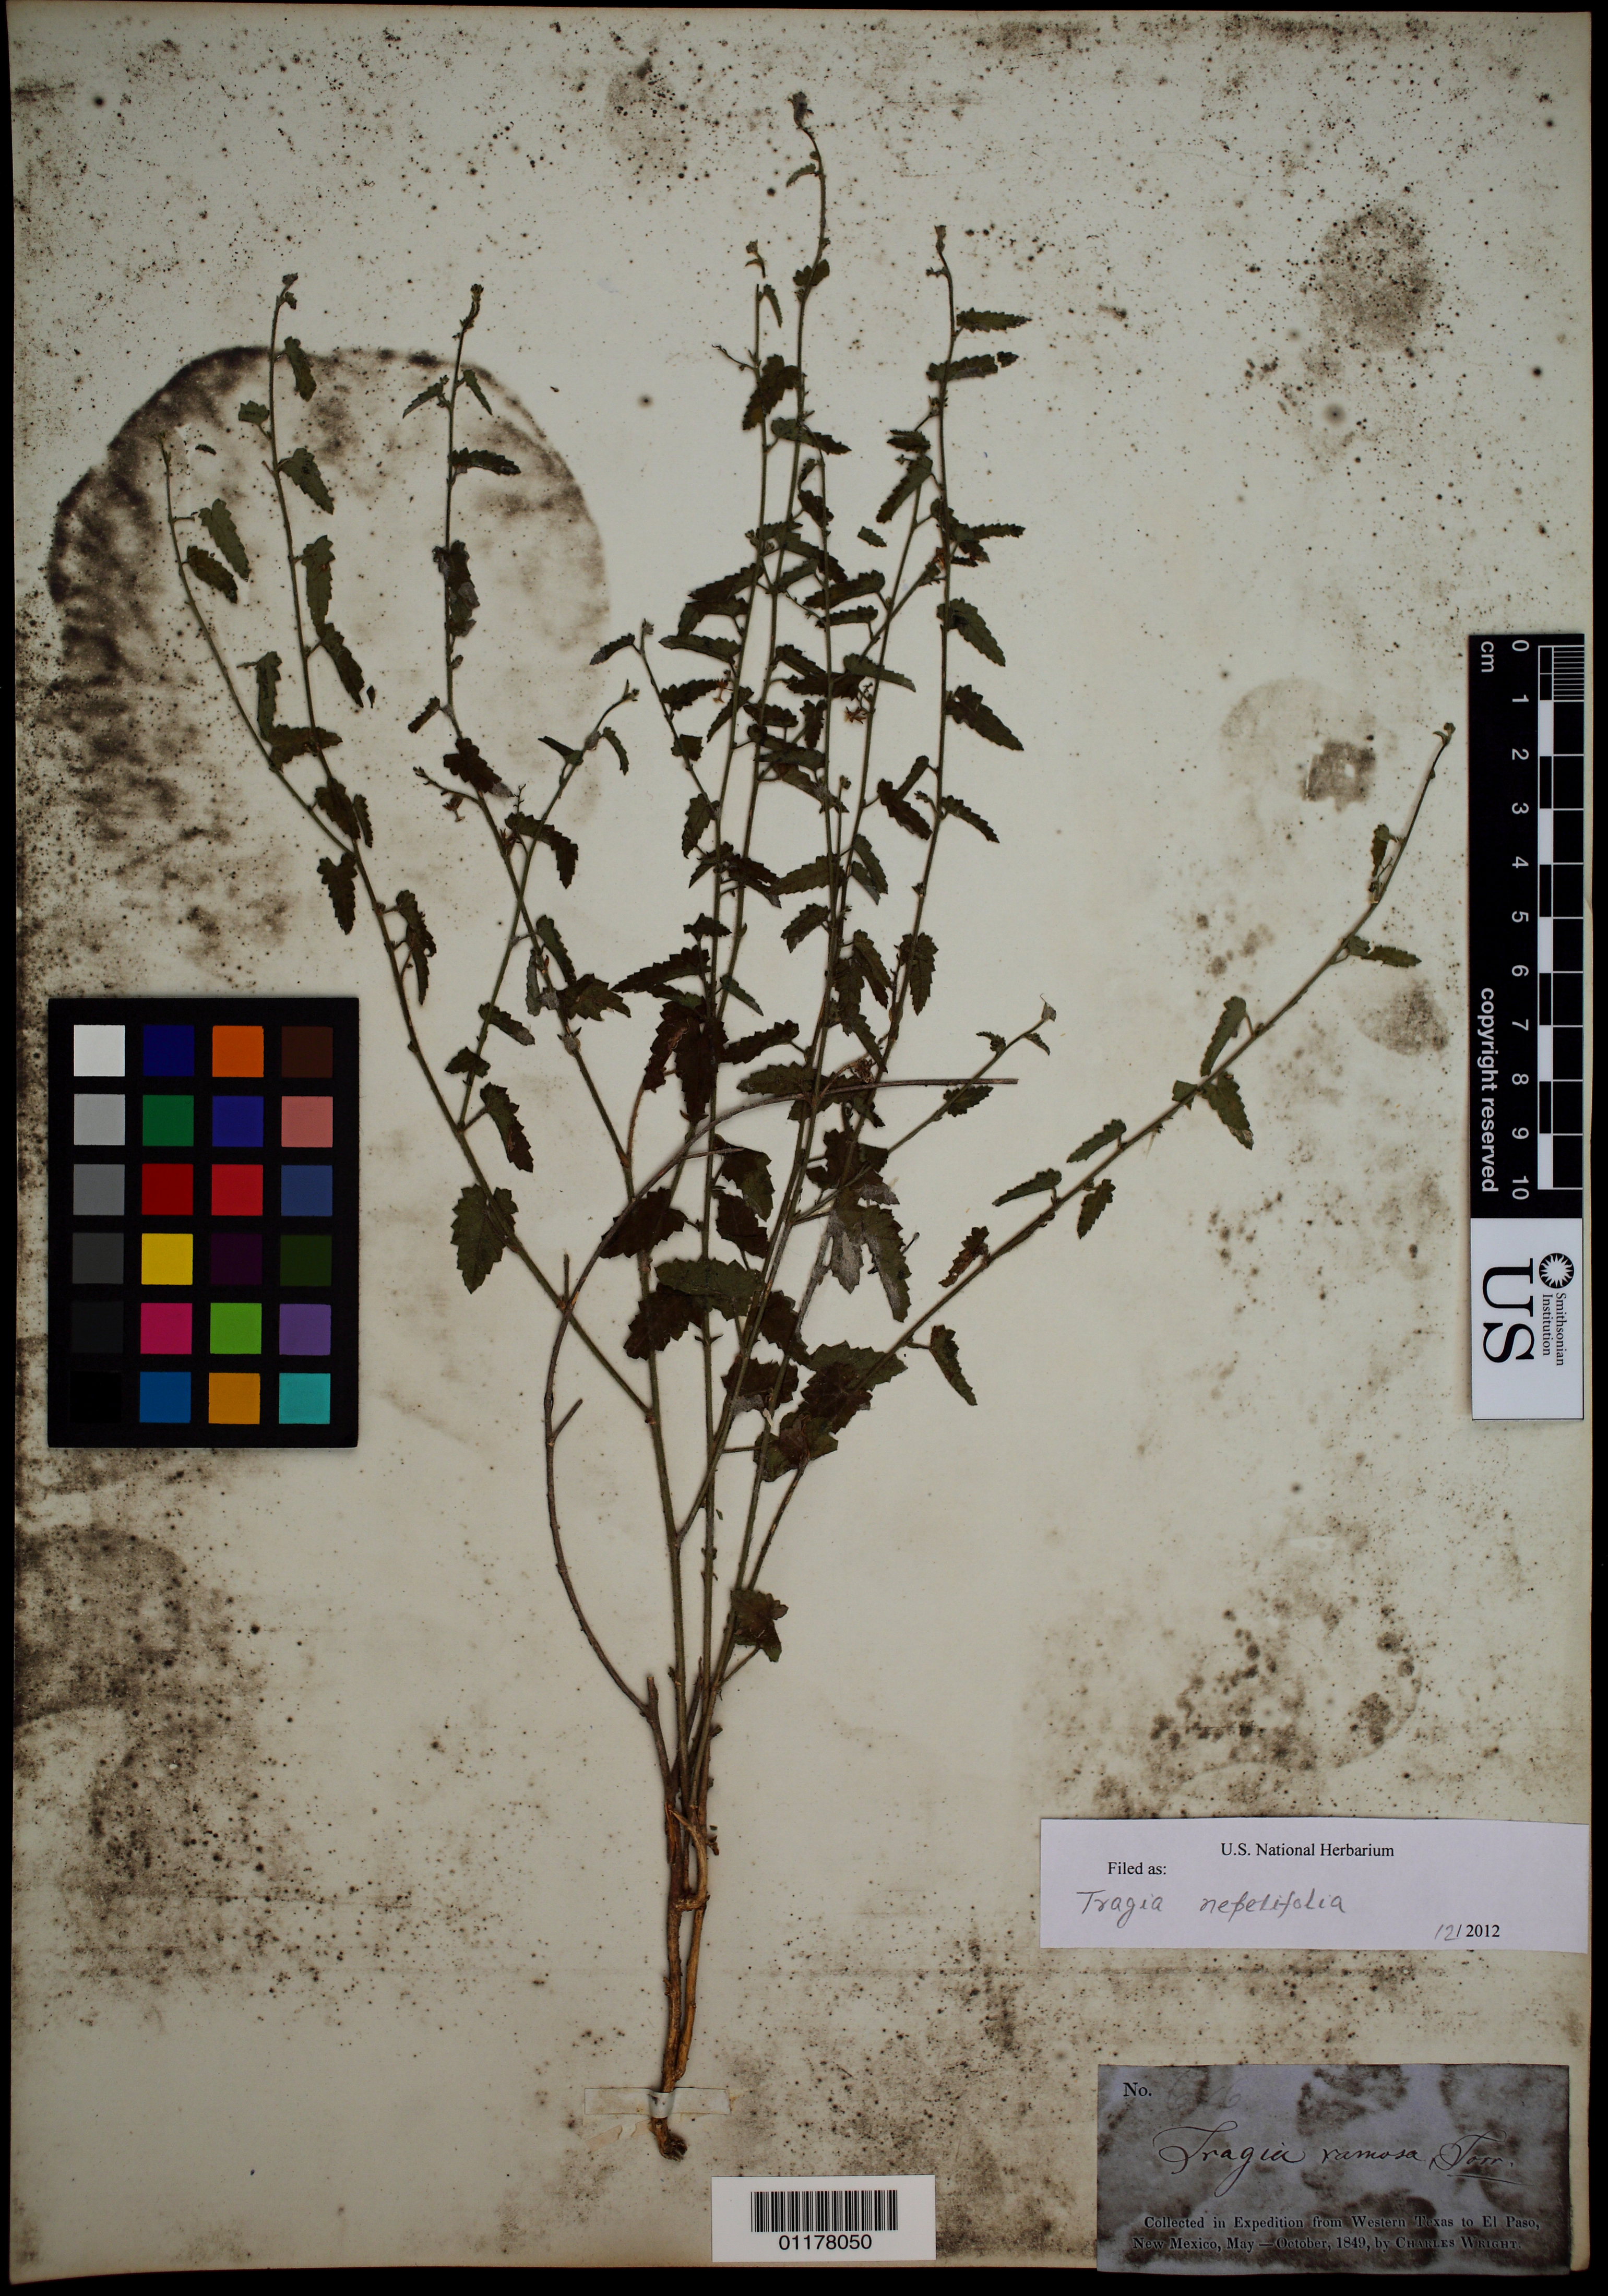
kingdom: Plantae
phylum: Tracheophyta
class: Magnoliopsida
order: Malpighiales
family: Euphorbiaceae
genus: Tragia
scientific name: Tragia nepetifolia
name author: Cav.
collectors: C. Wright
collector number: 666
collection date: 1849-05/1849-10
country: United States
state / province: New Mexico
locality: Western Texas to El Paso.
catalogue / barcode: US 1